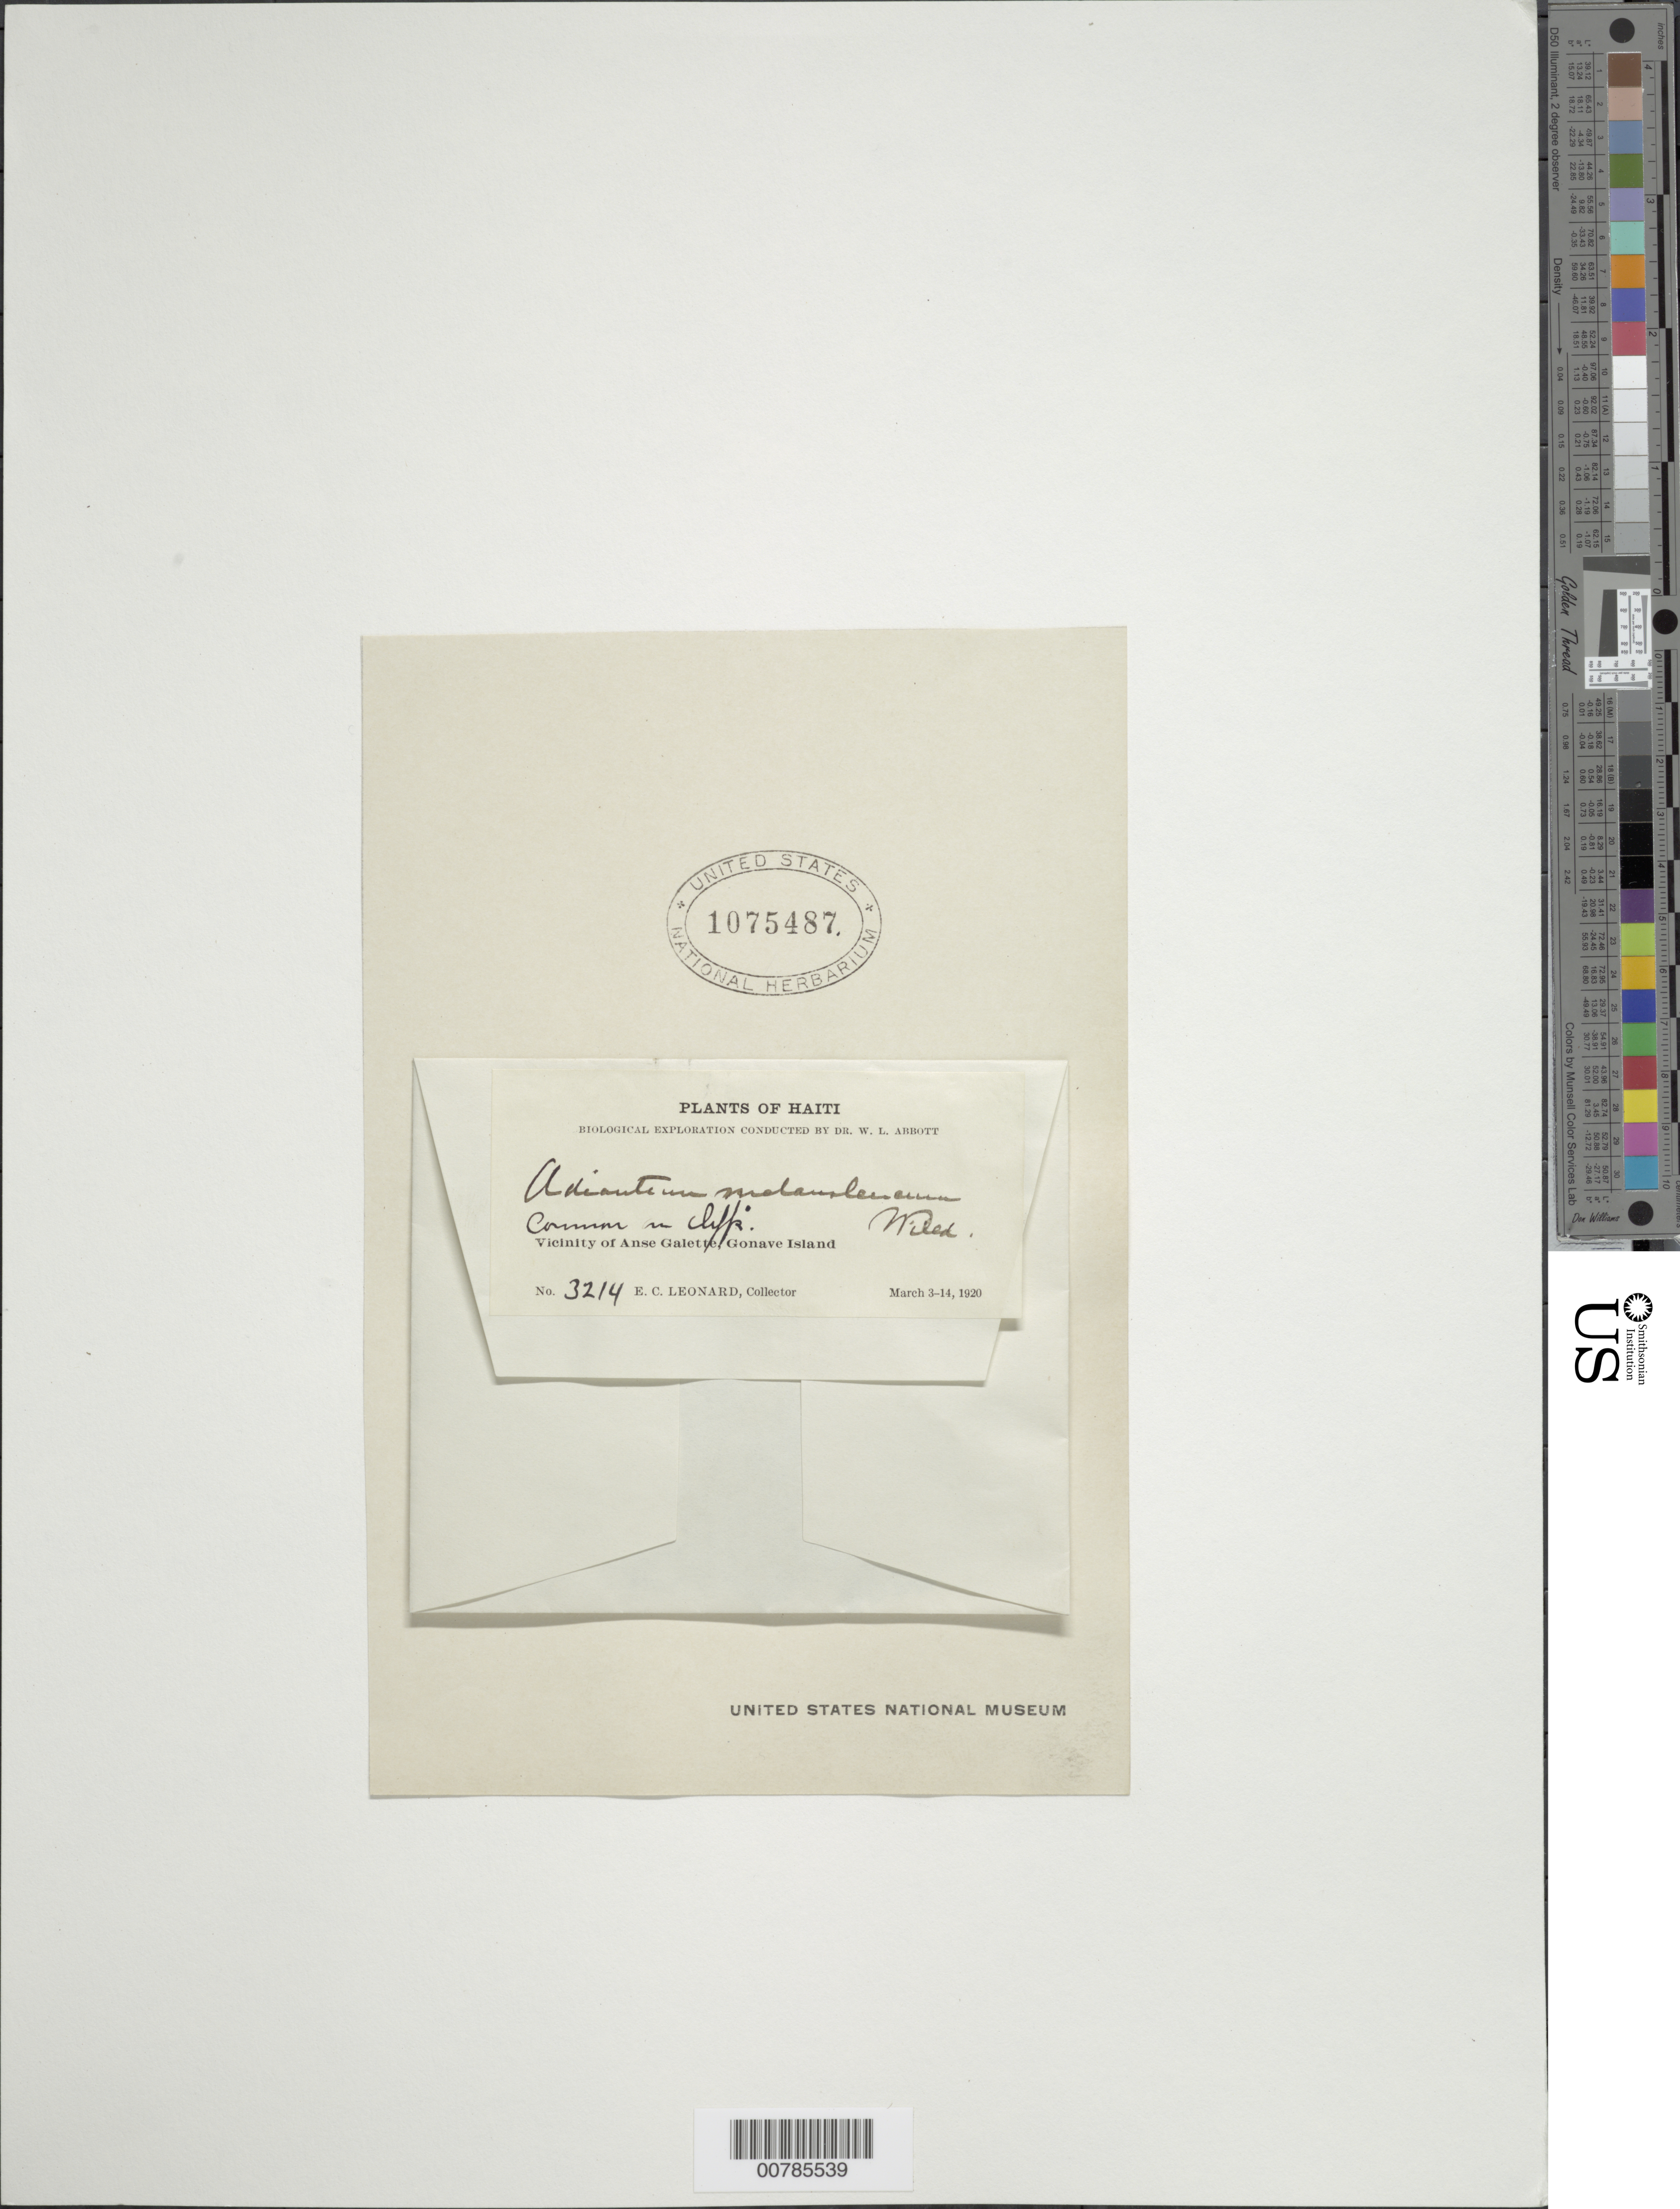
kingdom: Plantae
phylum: Tracheophyta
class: Polypodiopsida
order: Polypodiales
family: Pteridaceae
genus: Adiantum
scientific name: Adiantum melanoleucum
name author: Willd.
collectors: E. C. Leonard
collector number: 3214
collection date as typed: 03 Mar 1920 to 14 Mar 1920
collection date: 1920-03-03/1920-03-14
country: Haiti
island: Hispaniola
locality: Anse Galette, Gonave Island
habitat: On cliffs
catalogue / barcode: US 1075487